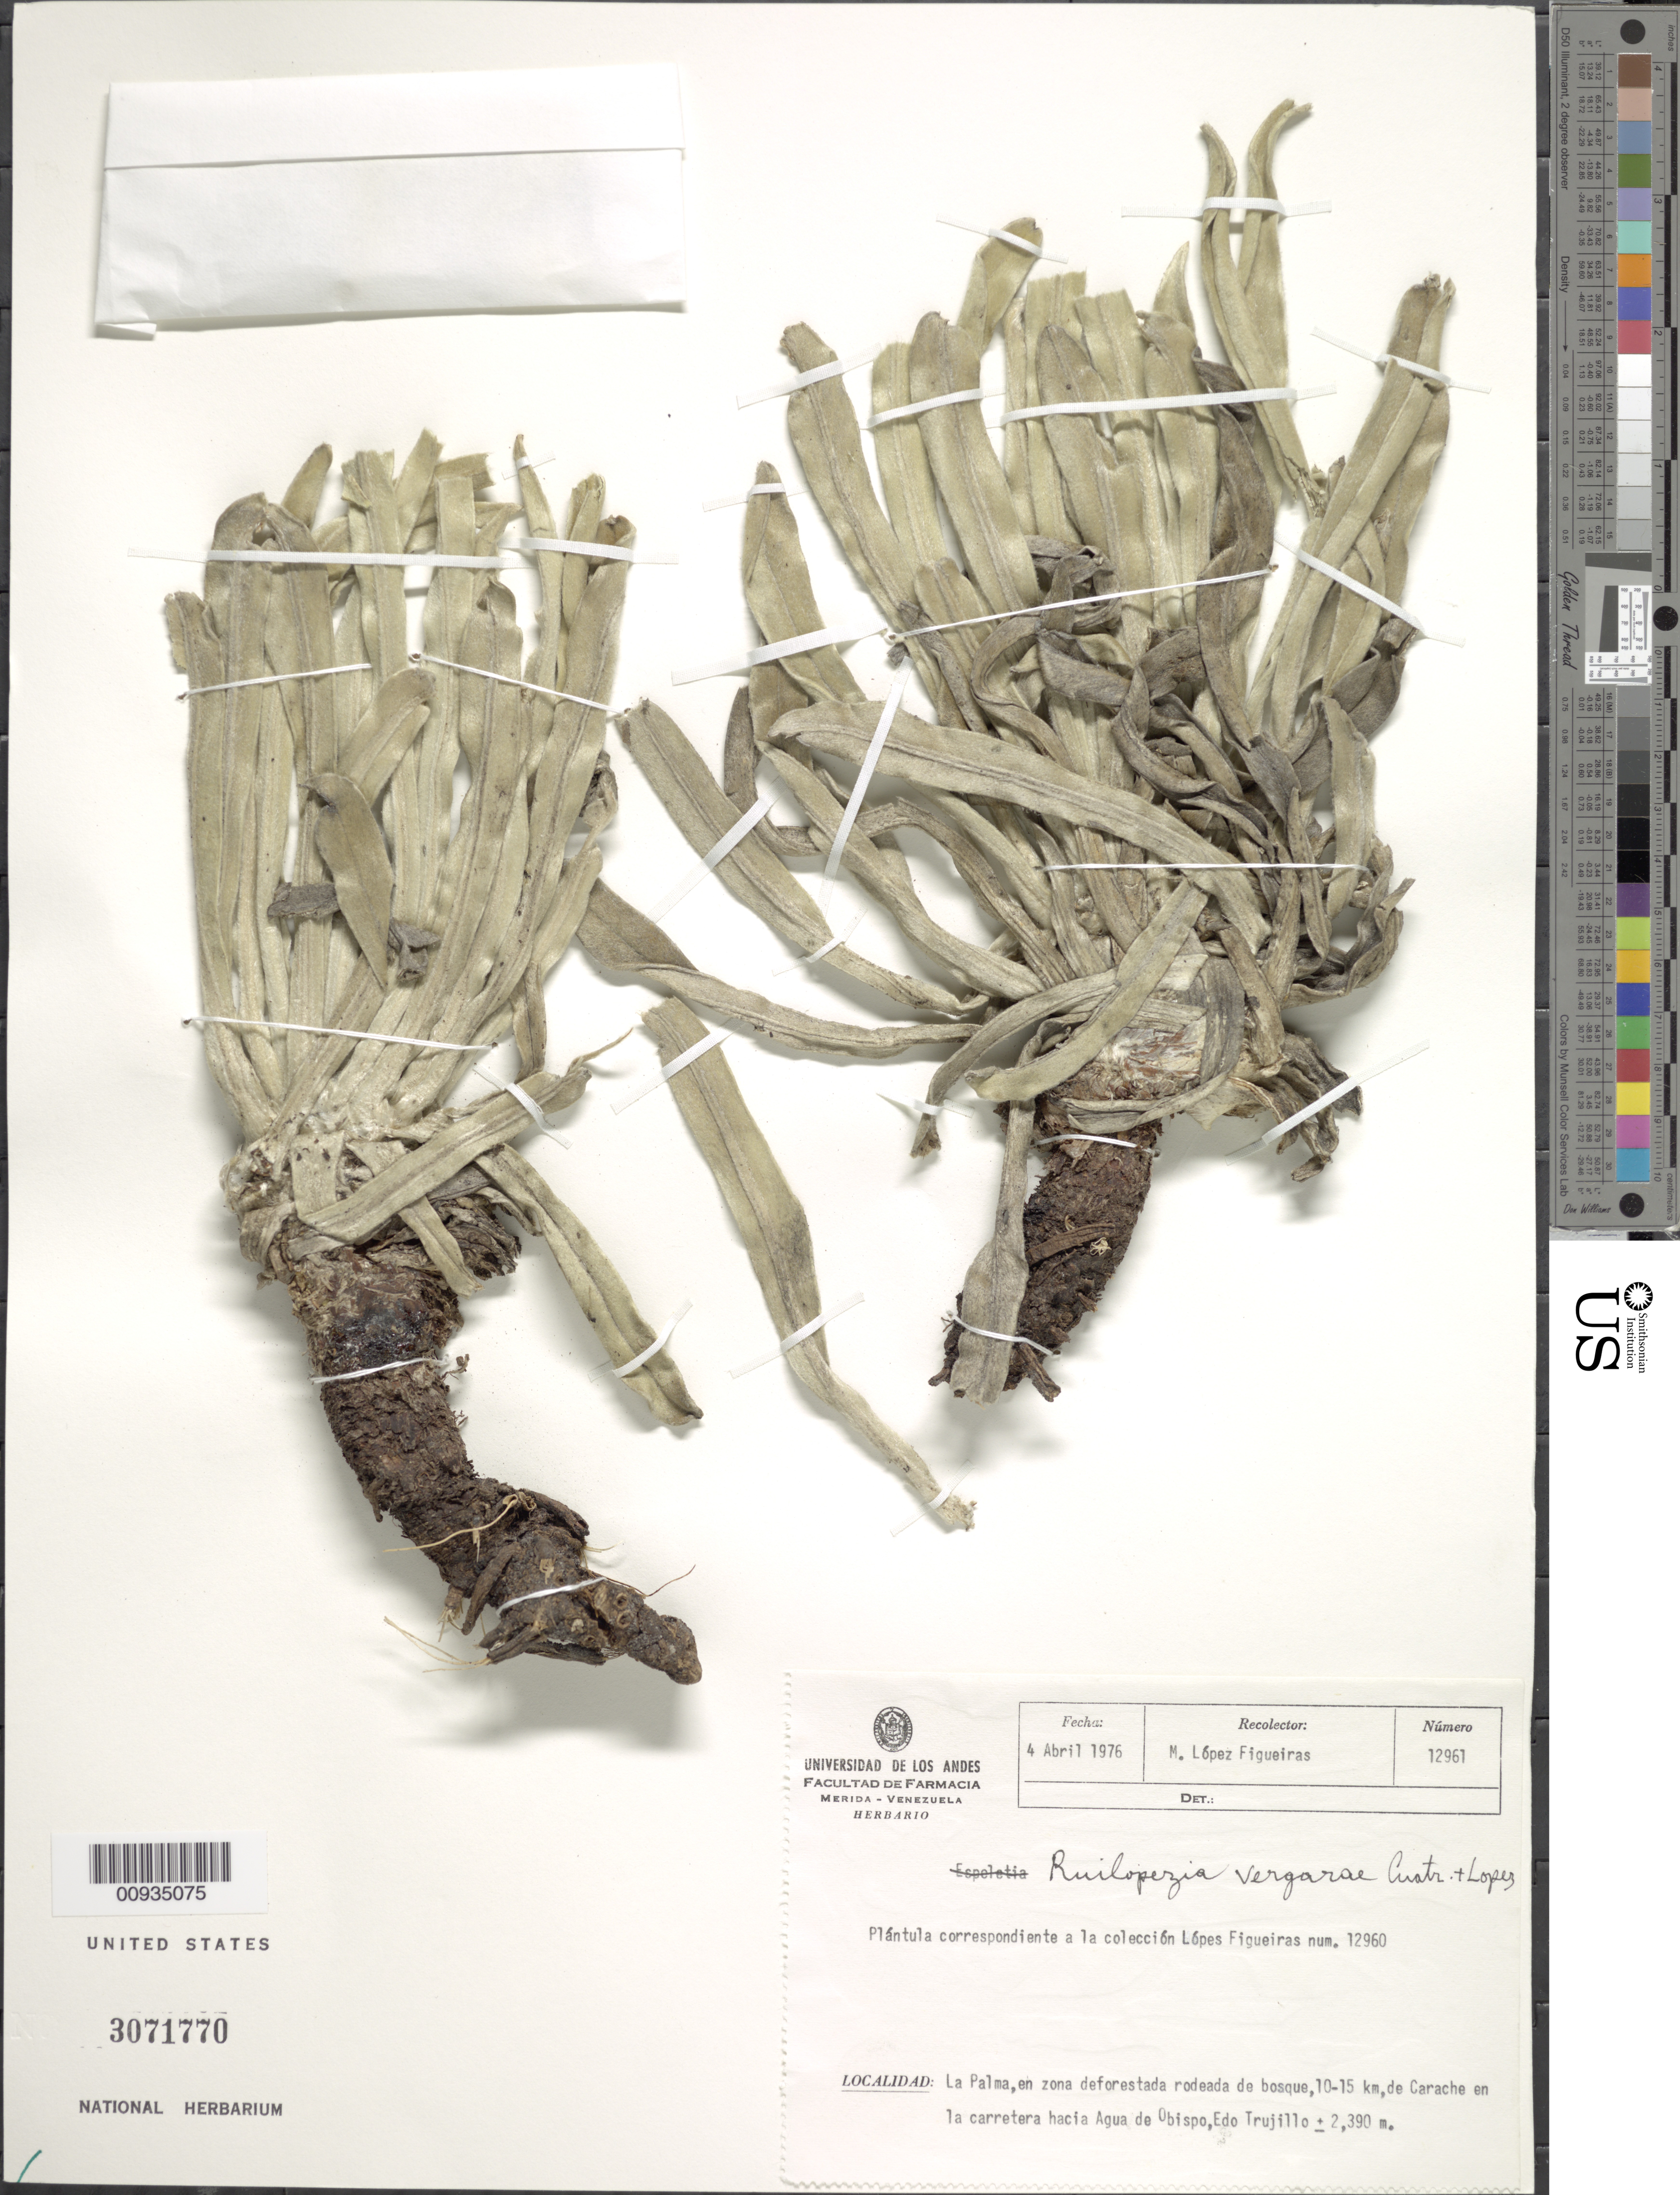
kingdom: Plantae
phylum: Tracheophyta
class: Magnoliopsida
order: Asterales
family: Asteraceae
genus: Ruilopezia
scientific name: Ruilopezia vergarae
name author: Cuatrec. & López Fig.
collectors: M. López Figueiras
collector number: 12961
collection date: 1976-04-04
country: Venezuela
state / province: Trujillo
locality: La Palma, en zona deforestada rodeada de bosque, 10-15 km. de Carache en la carrtera hacia Agua de Obispo.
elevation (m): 2390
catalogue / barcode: US 3071770